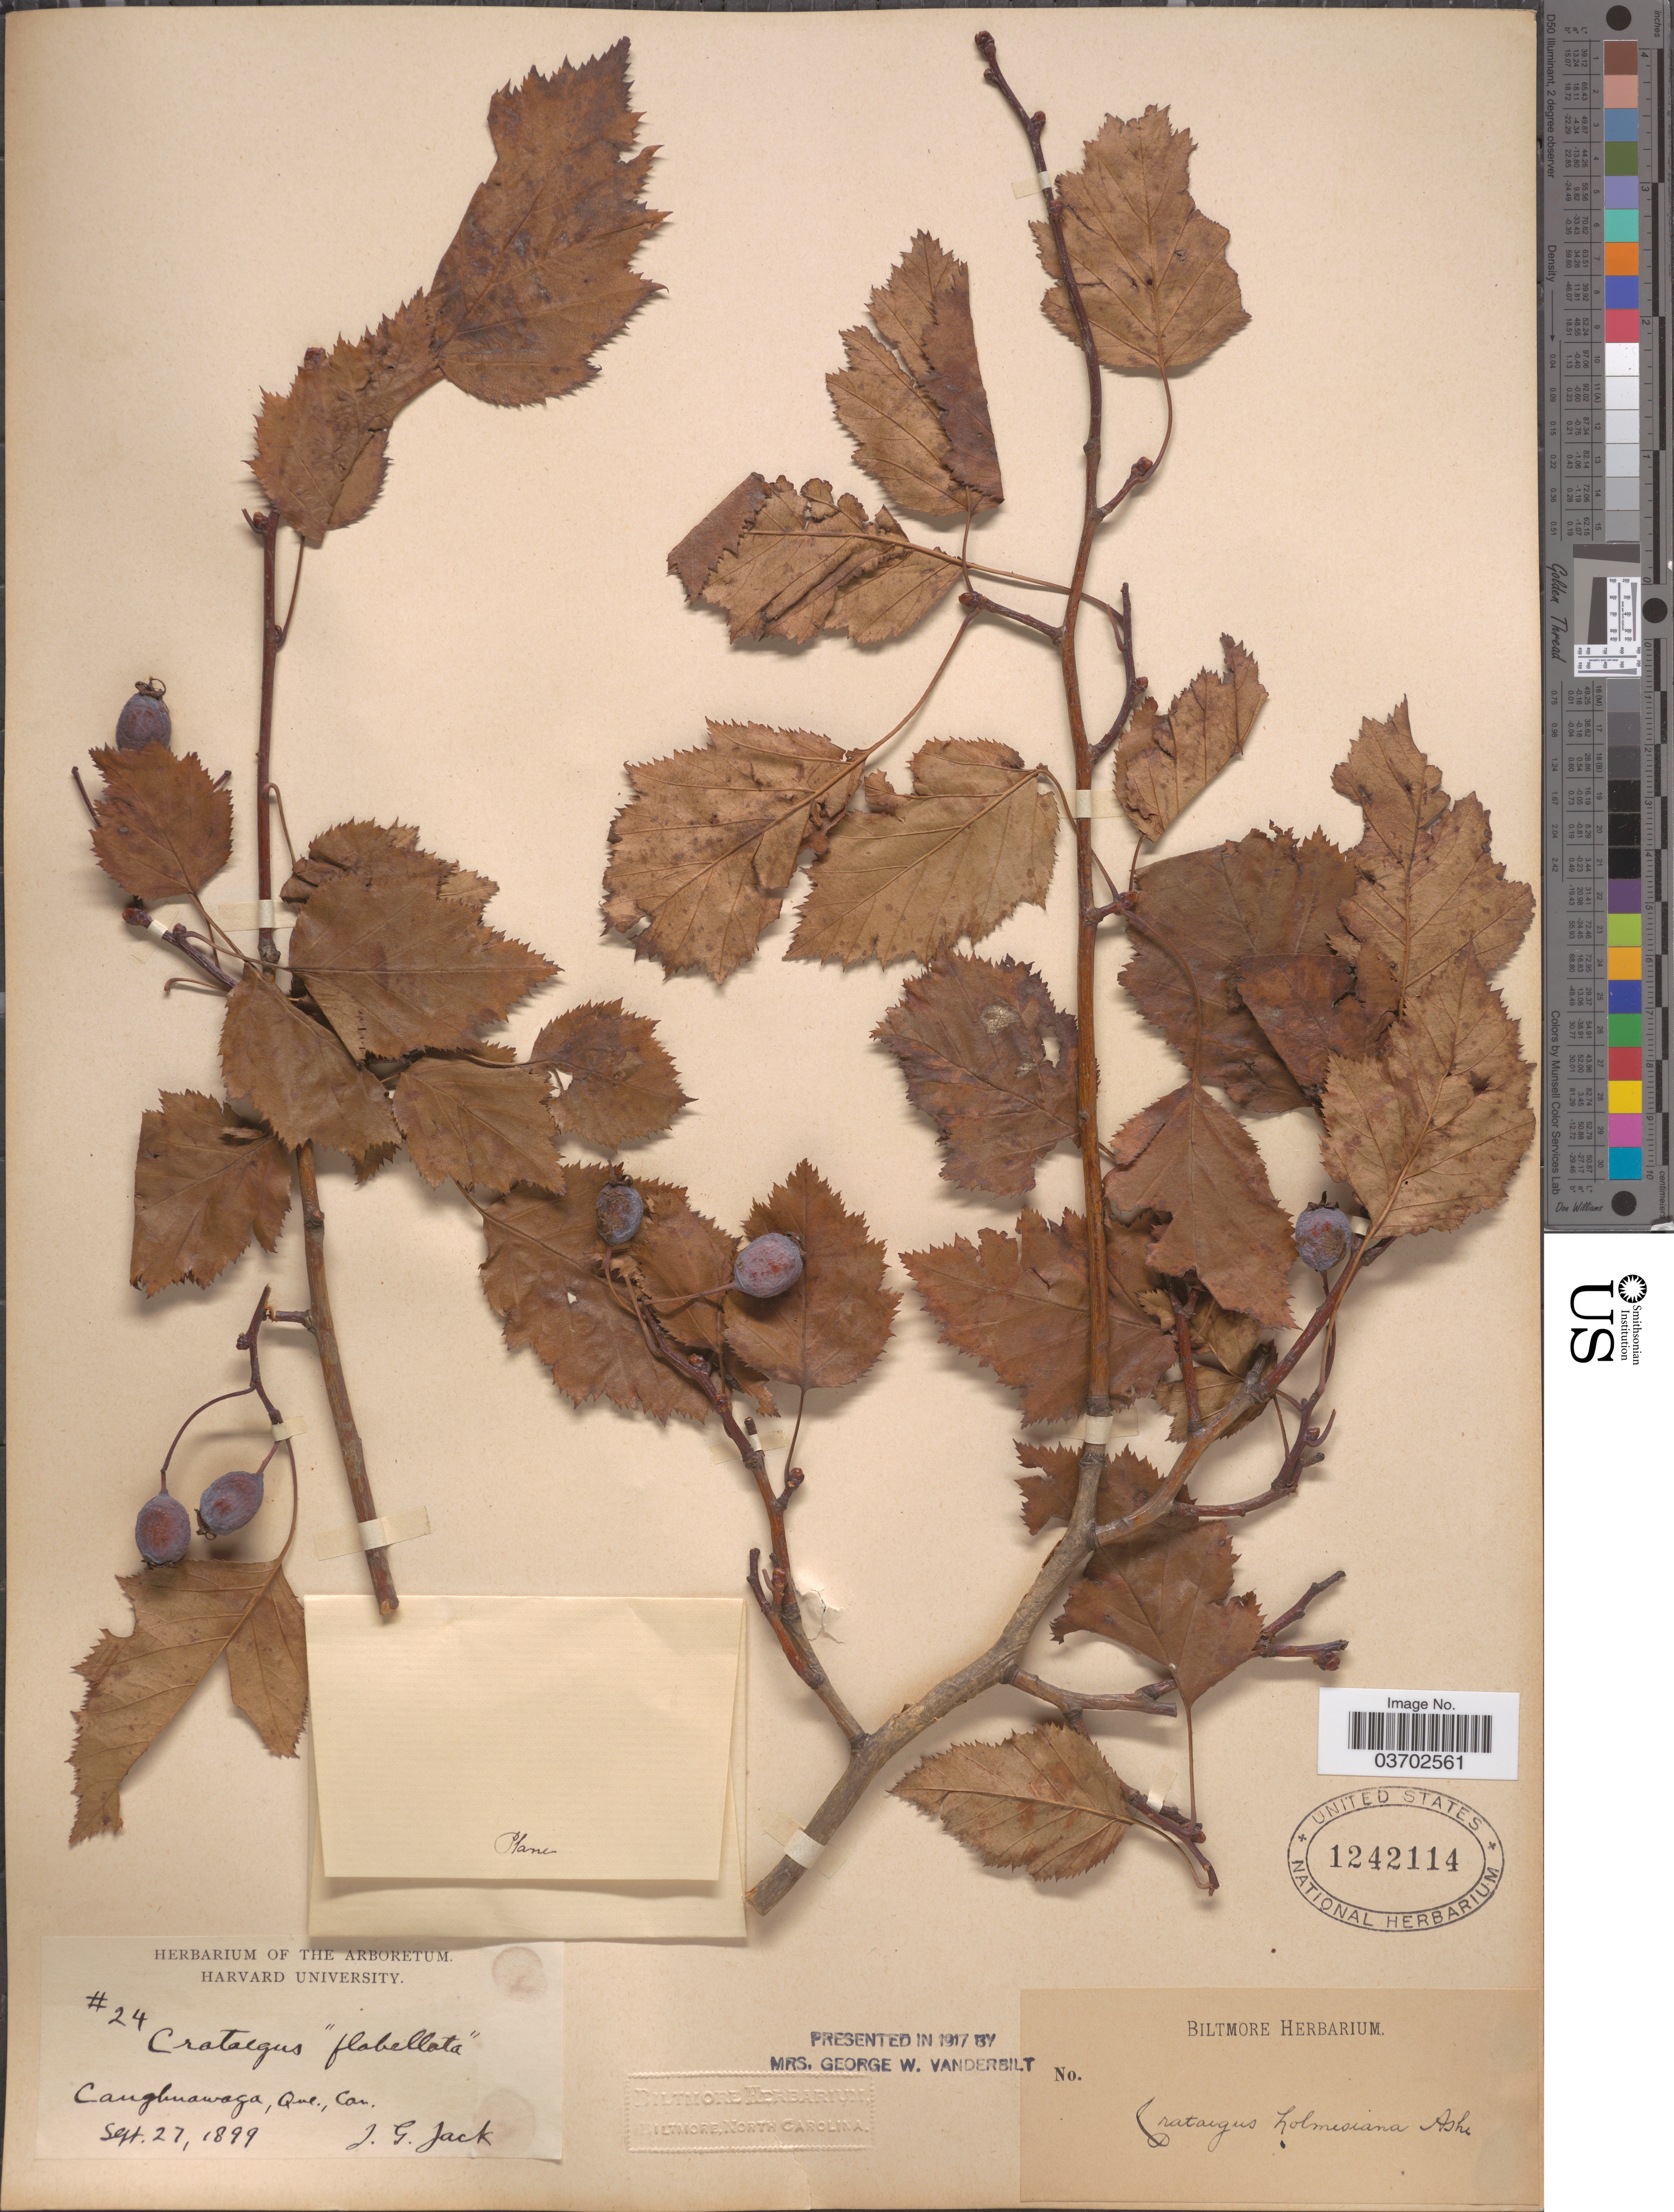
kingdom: Plantae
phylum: Tracheophyta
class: Magnoliopsida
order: Rosales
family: Rosaceae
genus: Crataegus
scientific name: Crataegus flabellata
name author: (Bosc) K. Koch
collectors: J. G. Jack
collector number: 24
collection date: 1899-09-27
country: Canada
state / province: Quebec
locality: Canghnawaga.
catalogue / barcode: US 1242114